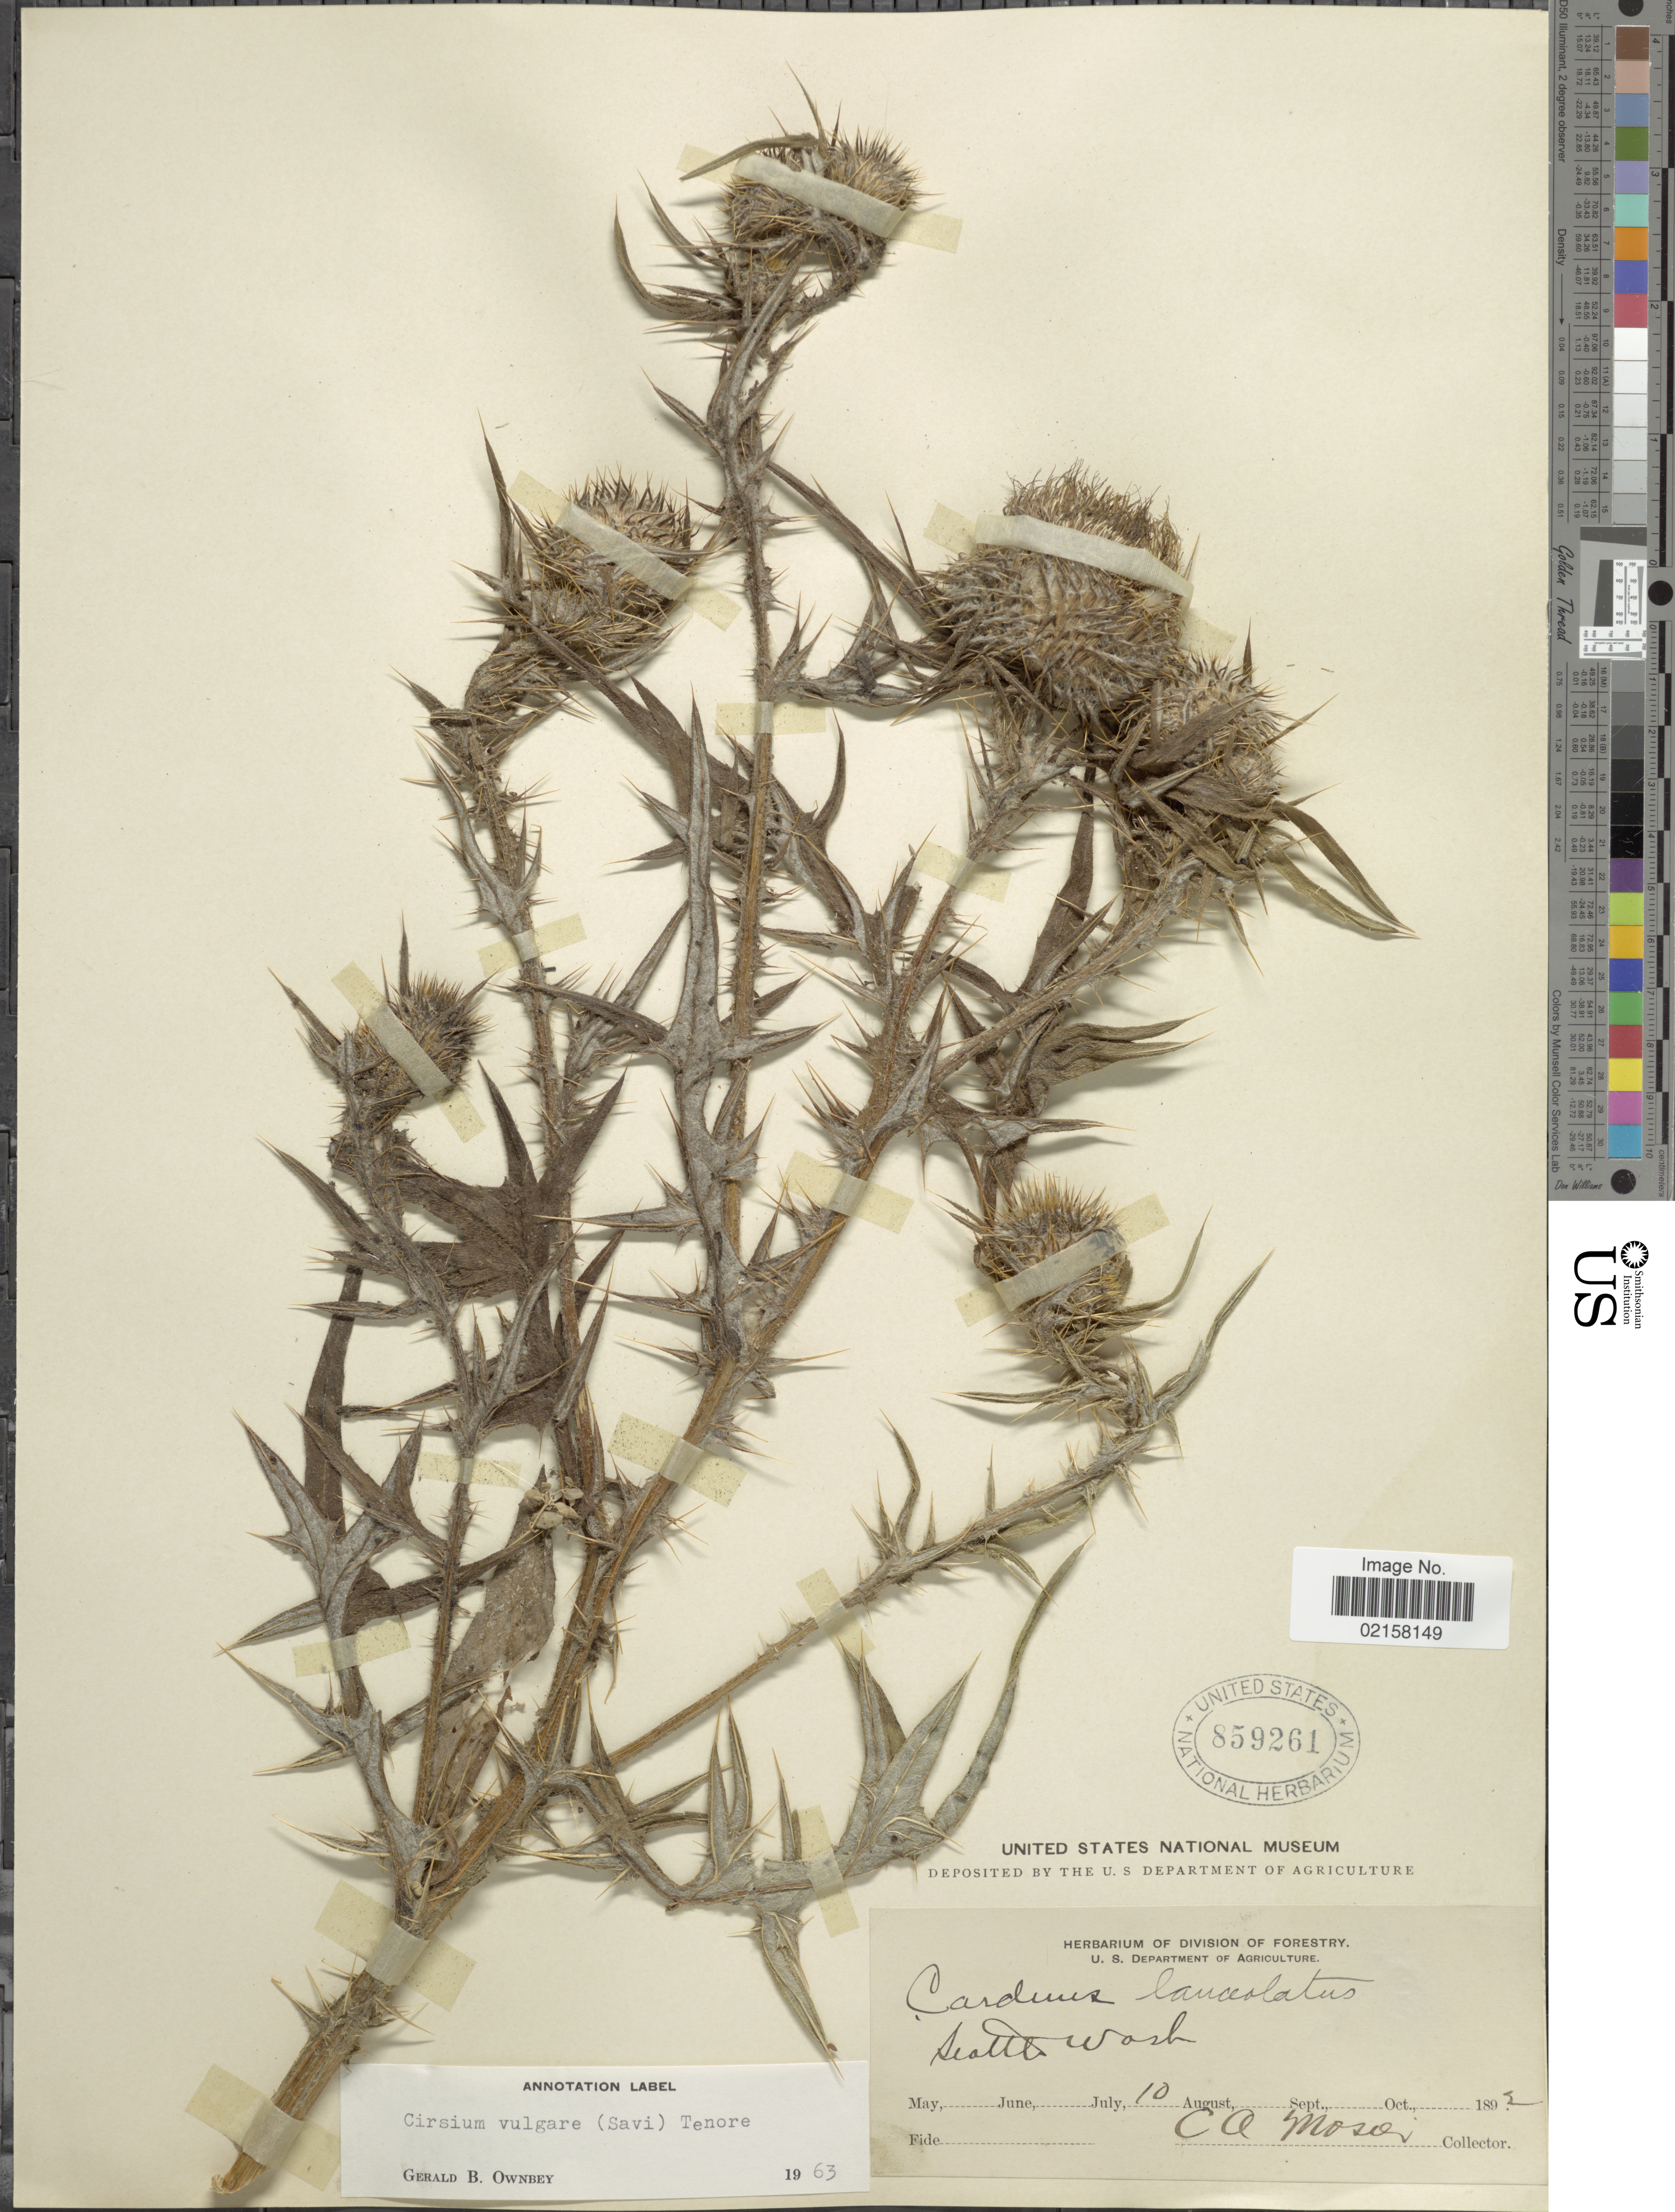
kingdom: Plantae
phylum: Tracheophyta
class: Magnoliopsida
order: Asterales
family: Asteraceae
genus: Cirsium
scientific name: Cirsium vulgare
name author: (Savi) Ten.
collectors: C. A. Mosier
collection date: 1892-07-10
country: United States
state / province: Washington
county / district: King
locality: Seattle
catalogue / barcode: US 859261